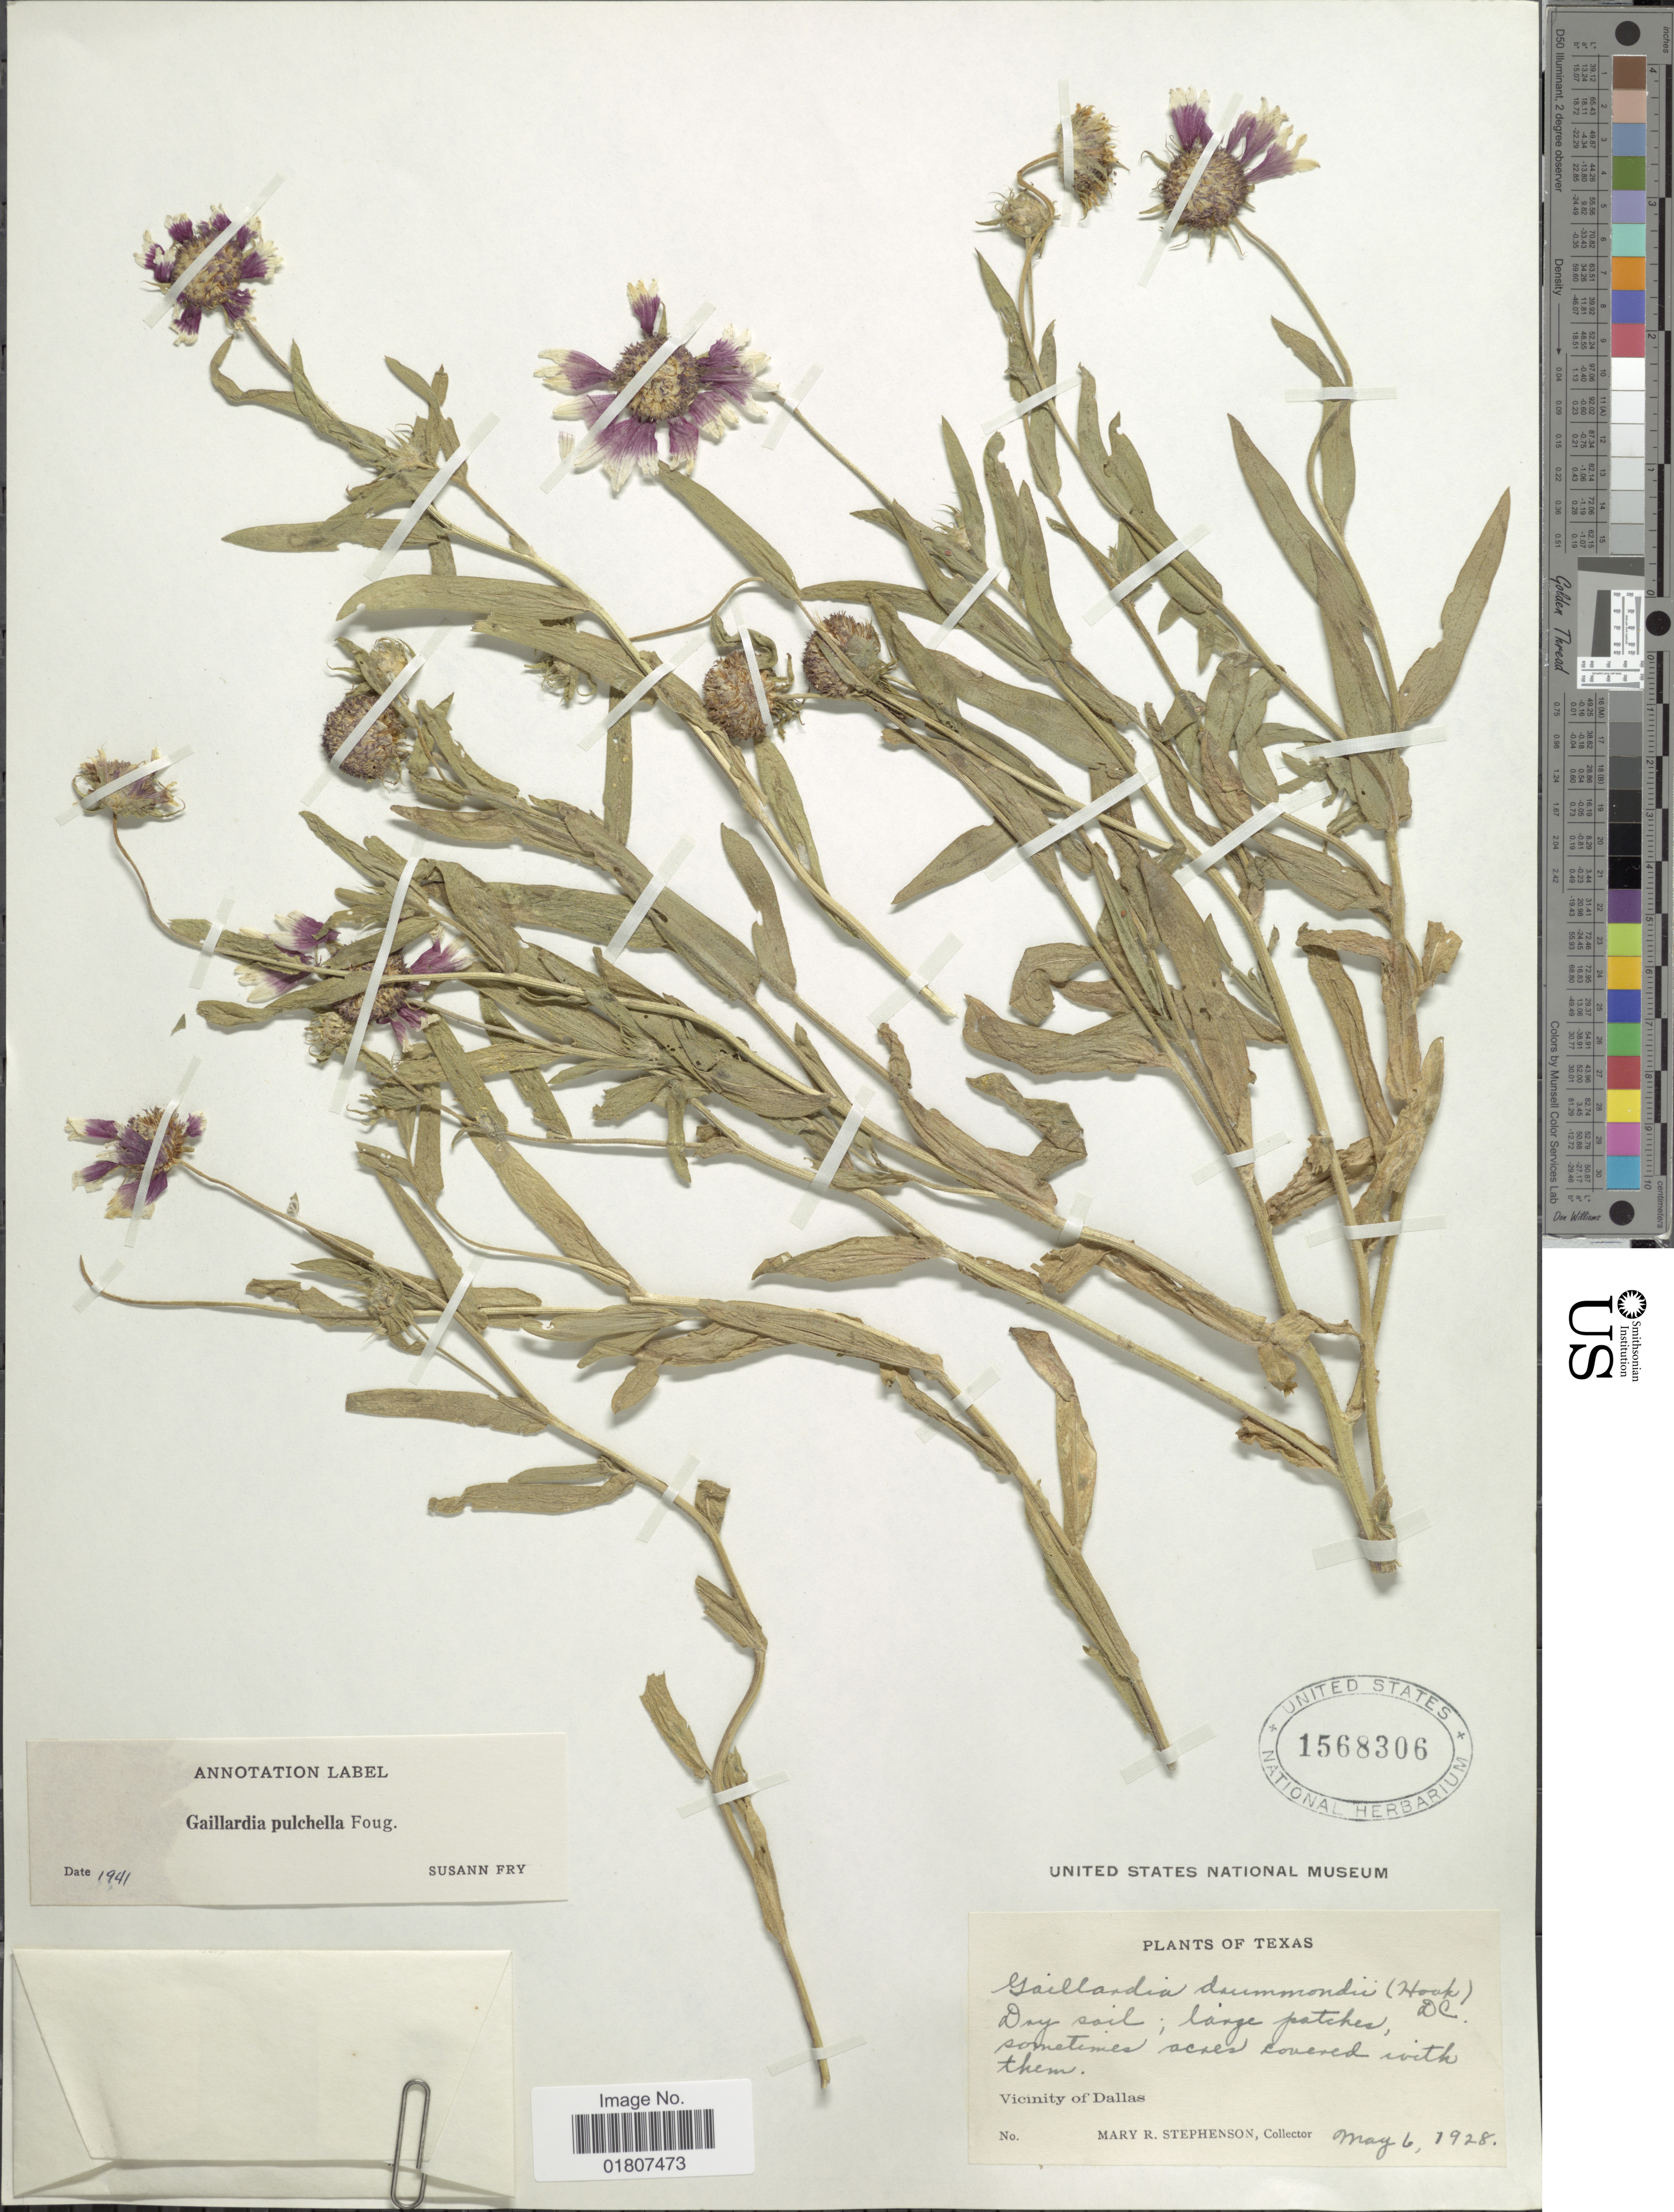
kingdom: Plantae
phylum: Tracheophyta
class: Magnoliopsida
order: Asterales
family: Asteraceae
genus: Gaillardia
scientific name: Gaillardia pulchella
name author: Foug.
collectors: M. Stephenson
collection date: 1928-05-06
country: United States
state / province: Texas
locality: Vicinity of Dallas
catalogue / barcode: US 1568306